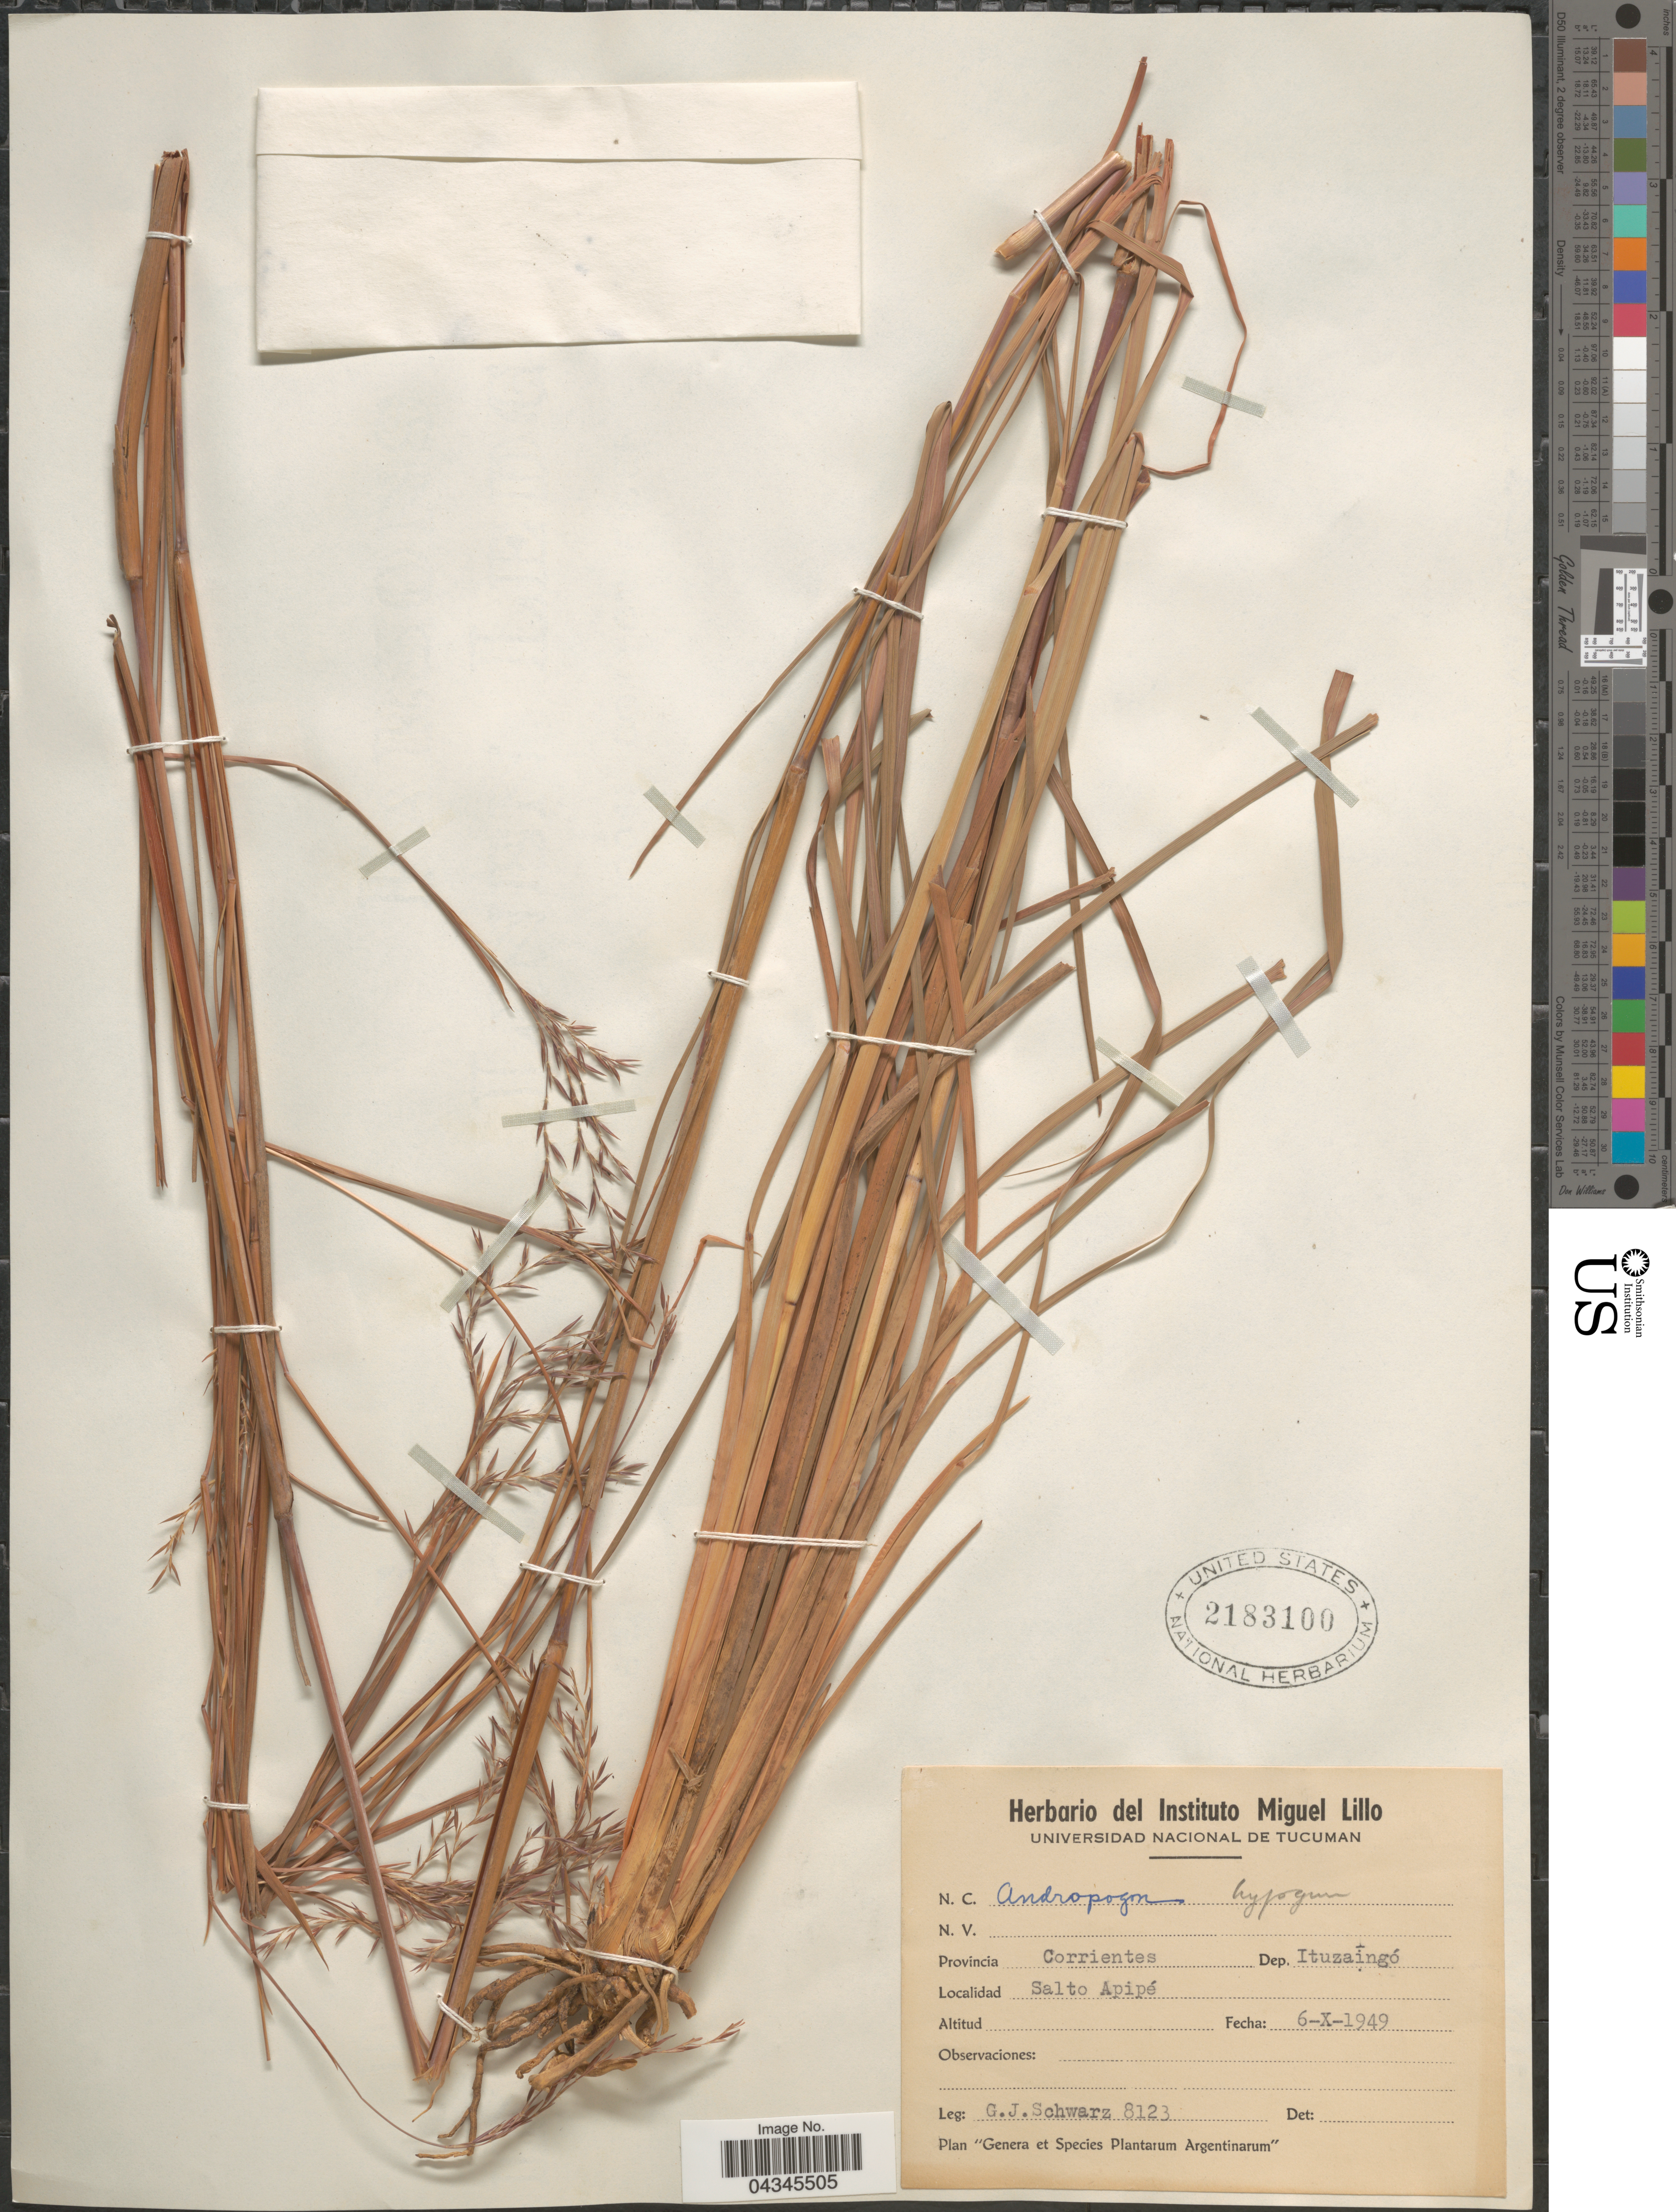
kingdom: Plantae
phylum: Tracheophyta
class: Liliopsida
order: Poales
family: Poaceae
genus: Andropogon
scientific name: Andropogon hypogynus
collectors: G. J. Schwarz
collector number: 8123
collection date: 1949-10-06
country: Argentina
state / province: Corrientes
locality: Depto. Ituzaingó. Salto Apipé.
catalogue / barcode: US 2183100